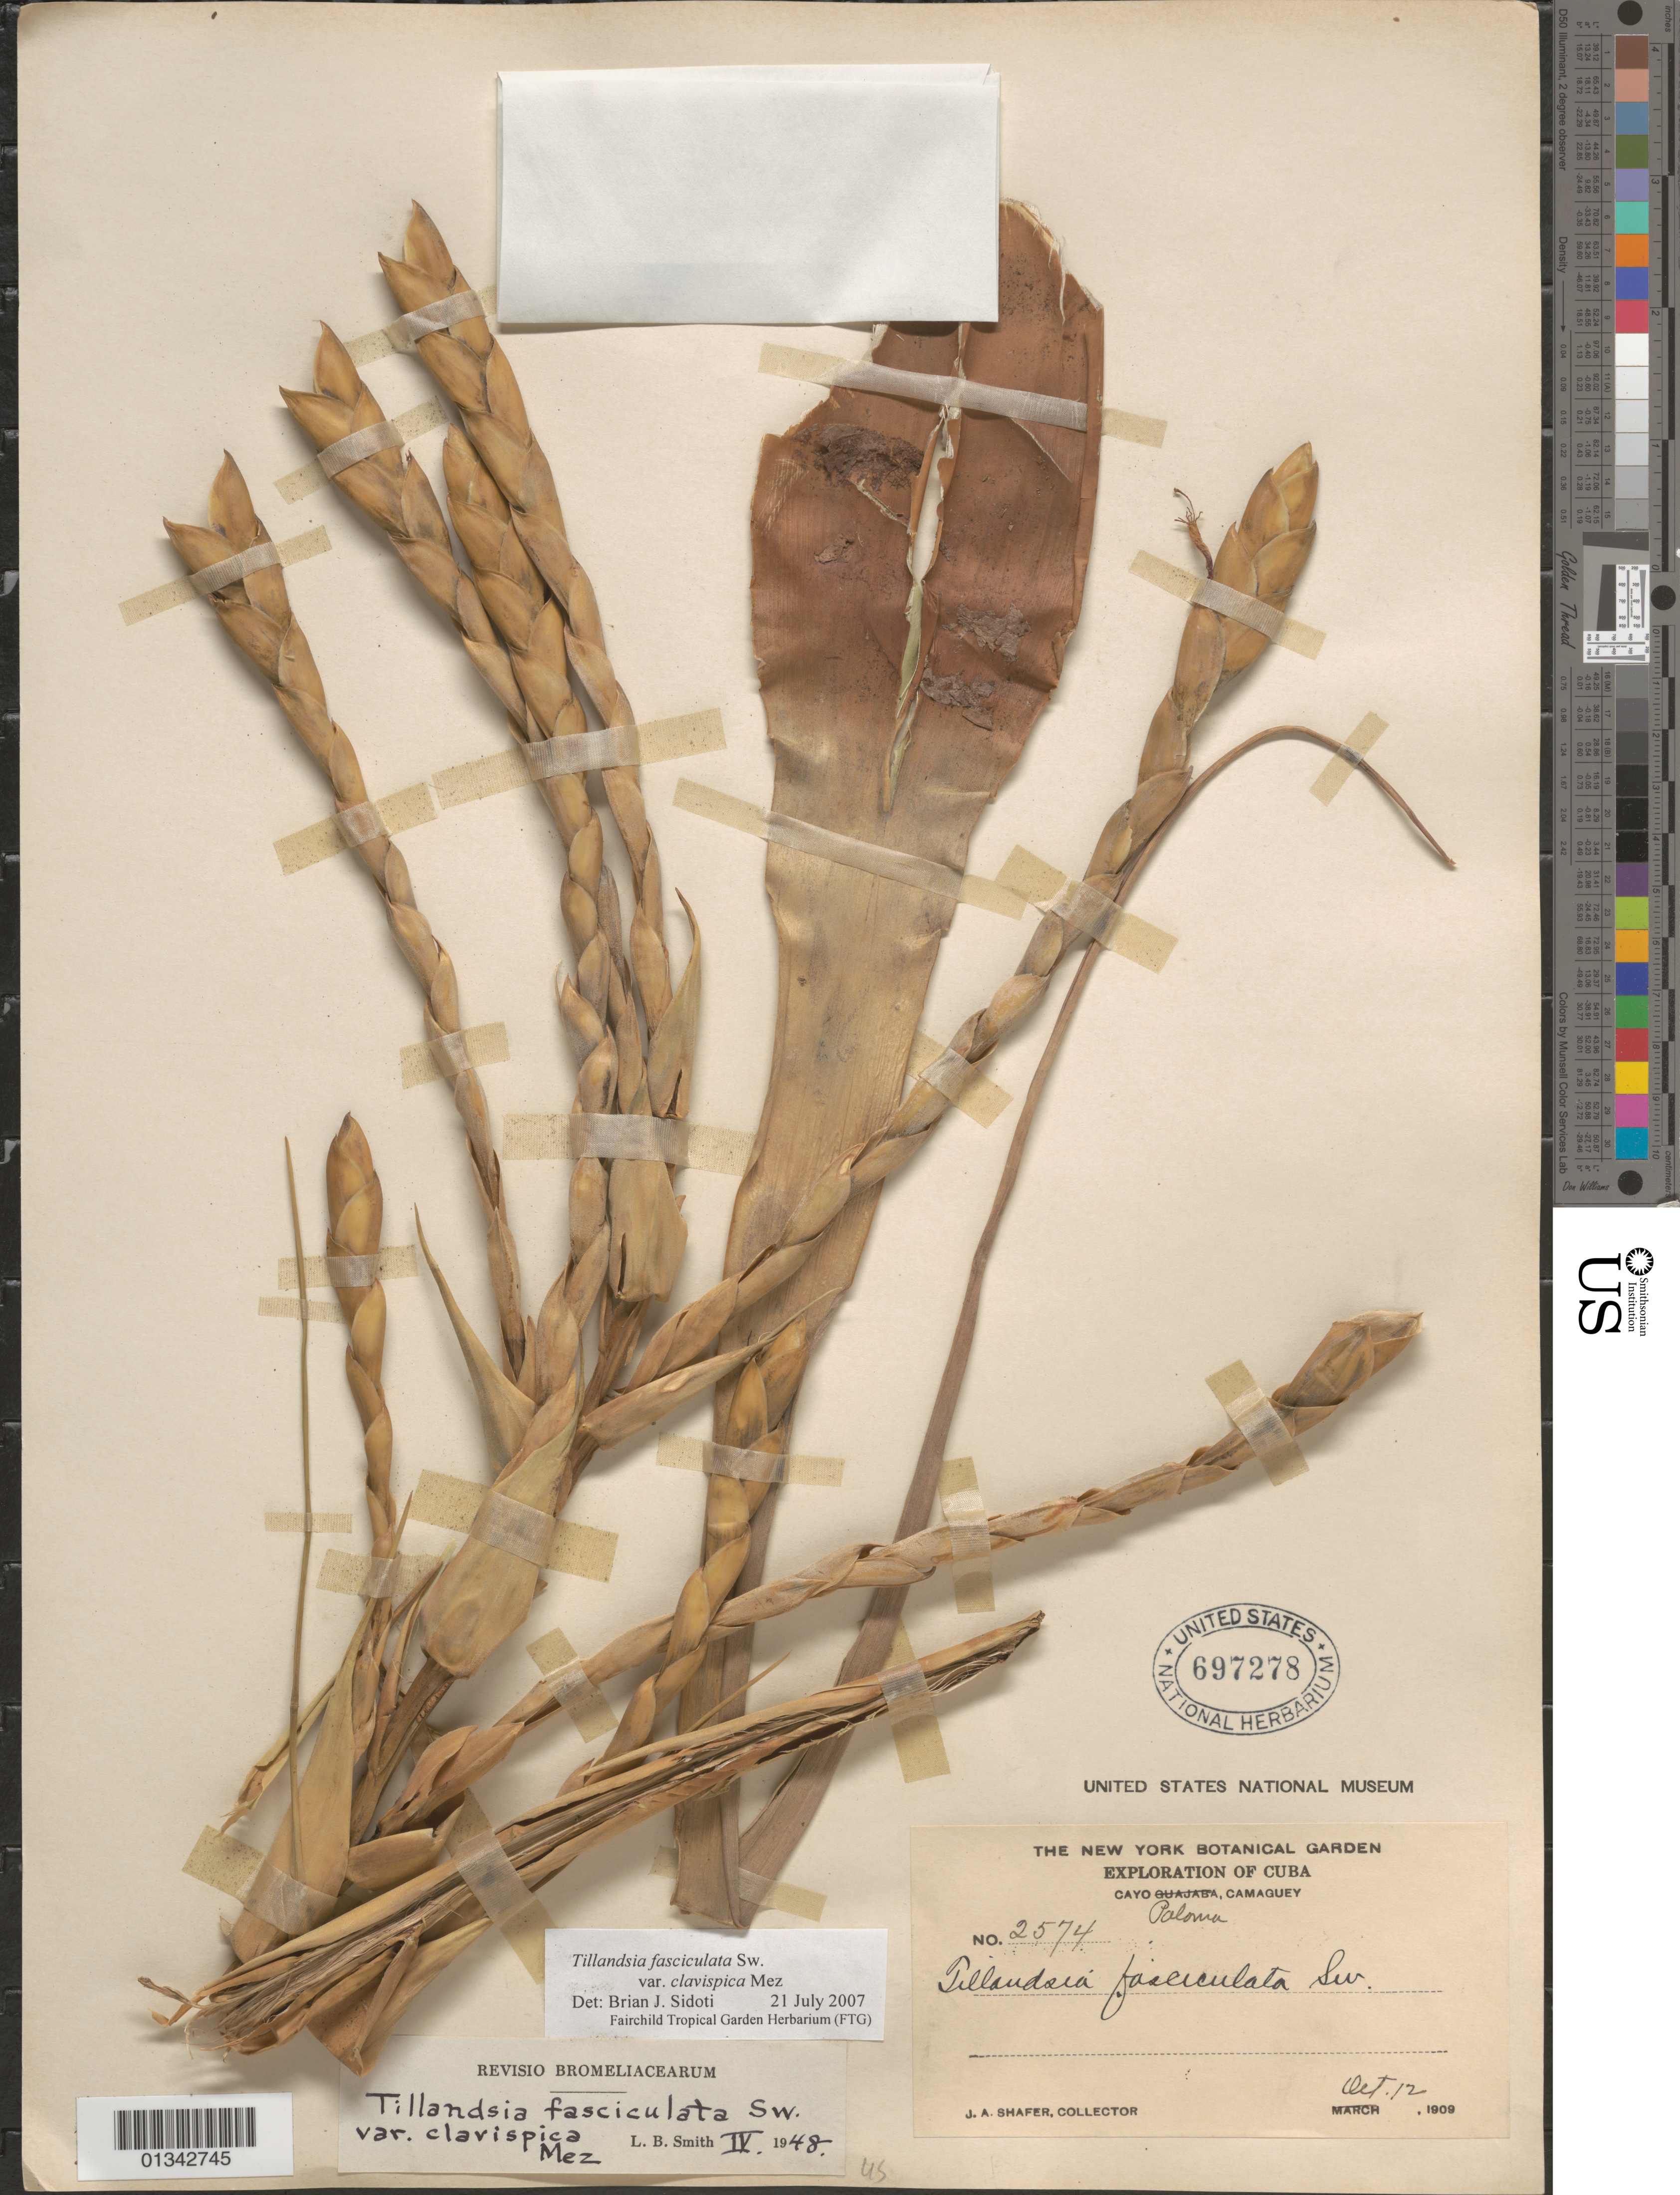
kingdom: Plantae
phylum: Tracheophyta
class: Liliopsida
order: Poales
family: Bromeliaceae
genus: Tillandsia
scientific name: Tillandsia fasciculata var. clavispica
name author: Mez in A. DC.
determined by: Sidoti, B. J.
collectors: J. A. Shafer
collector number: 2574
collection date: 1909-10-12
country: Cuba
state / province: Camaguey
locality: Cayo Poloma, Camaguey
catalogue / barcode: US 697278